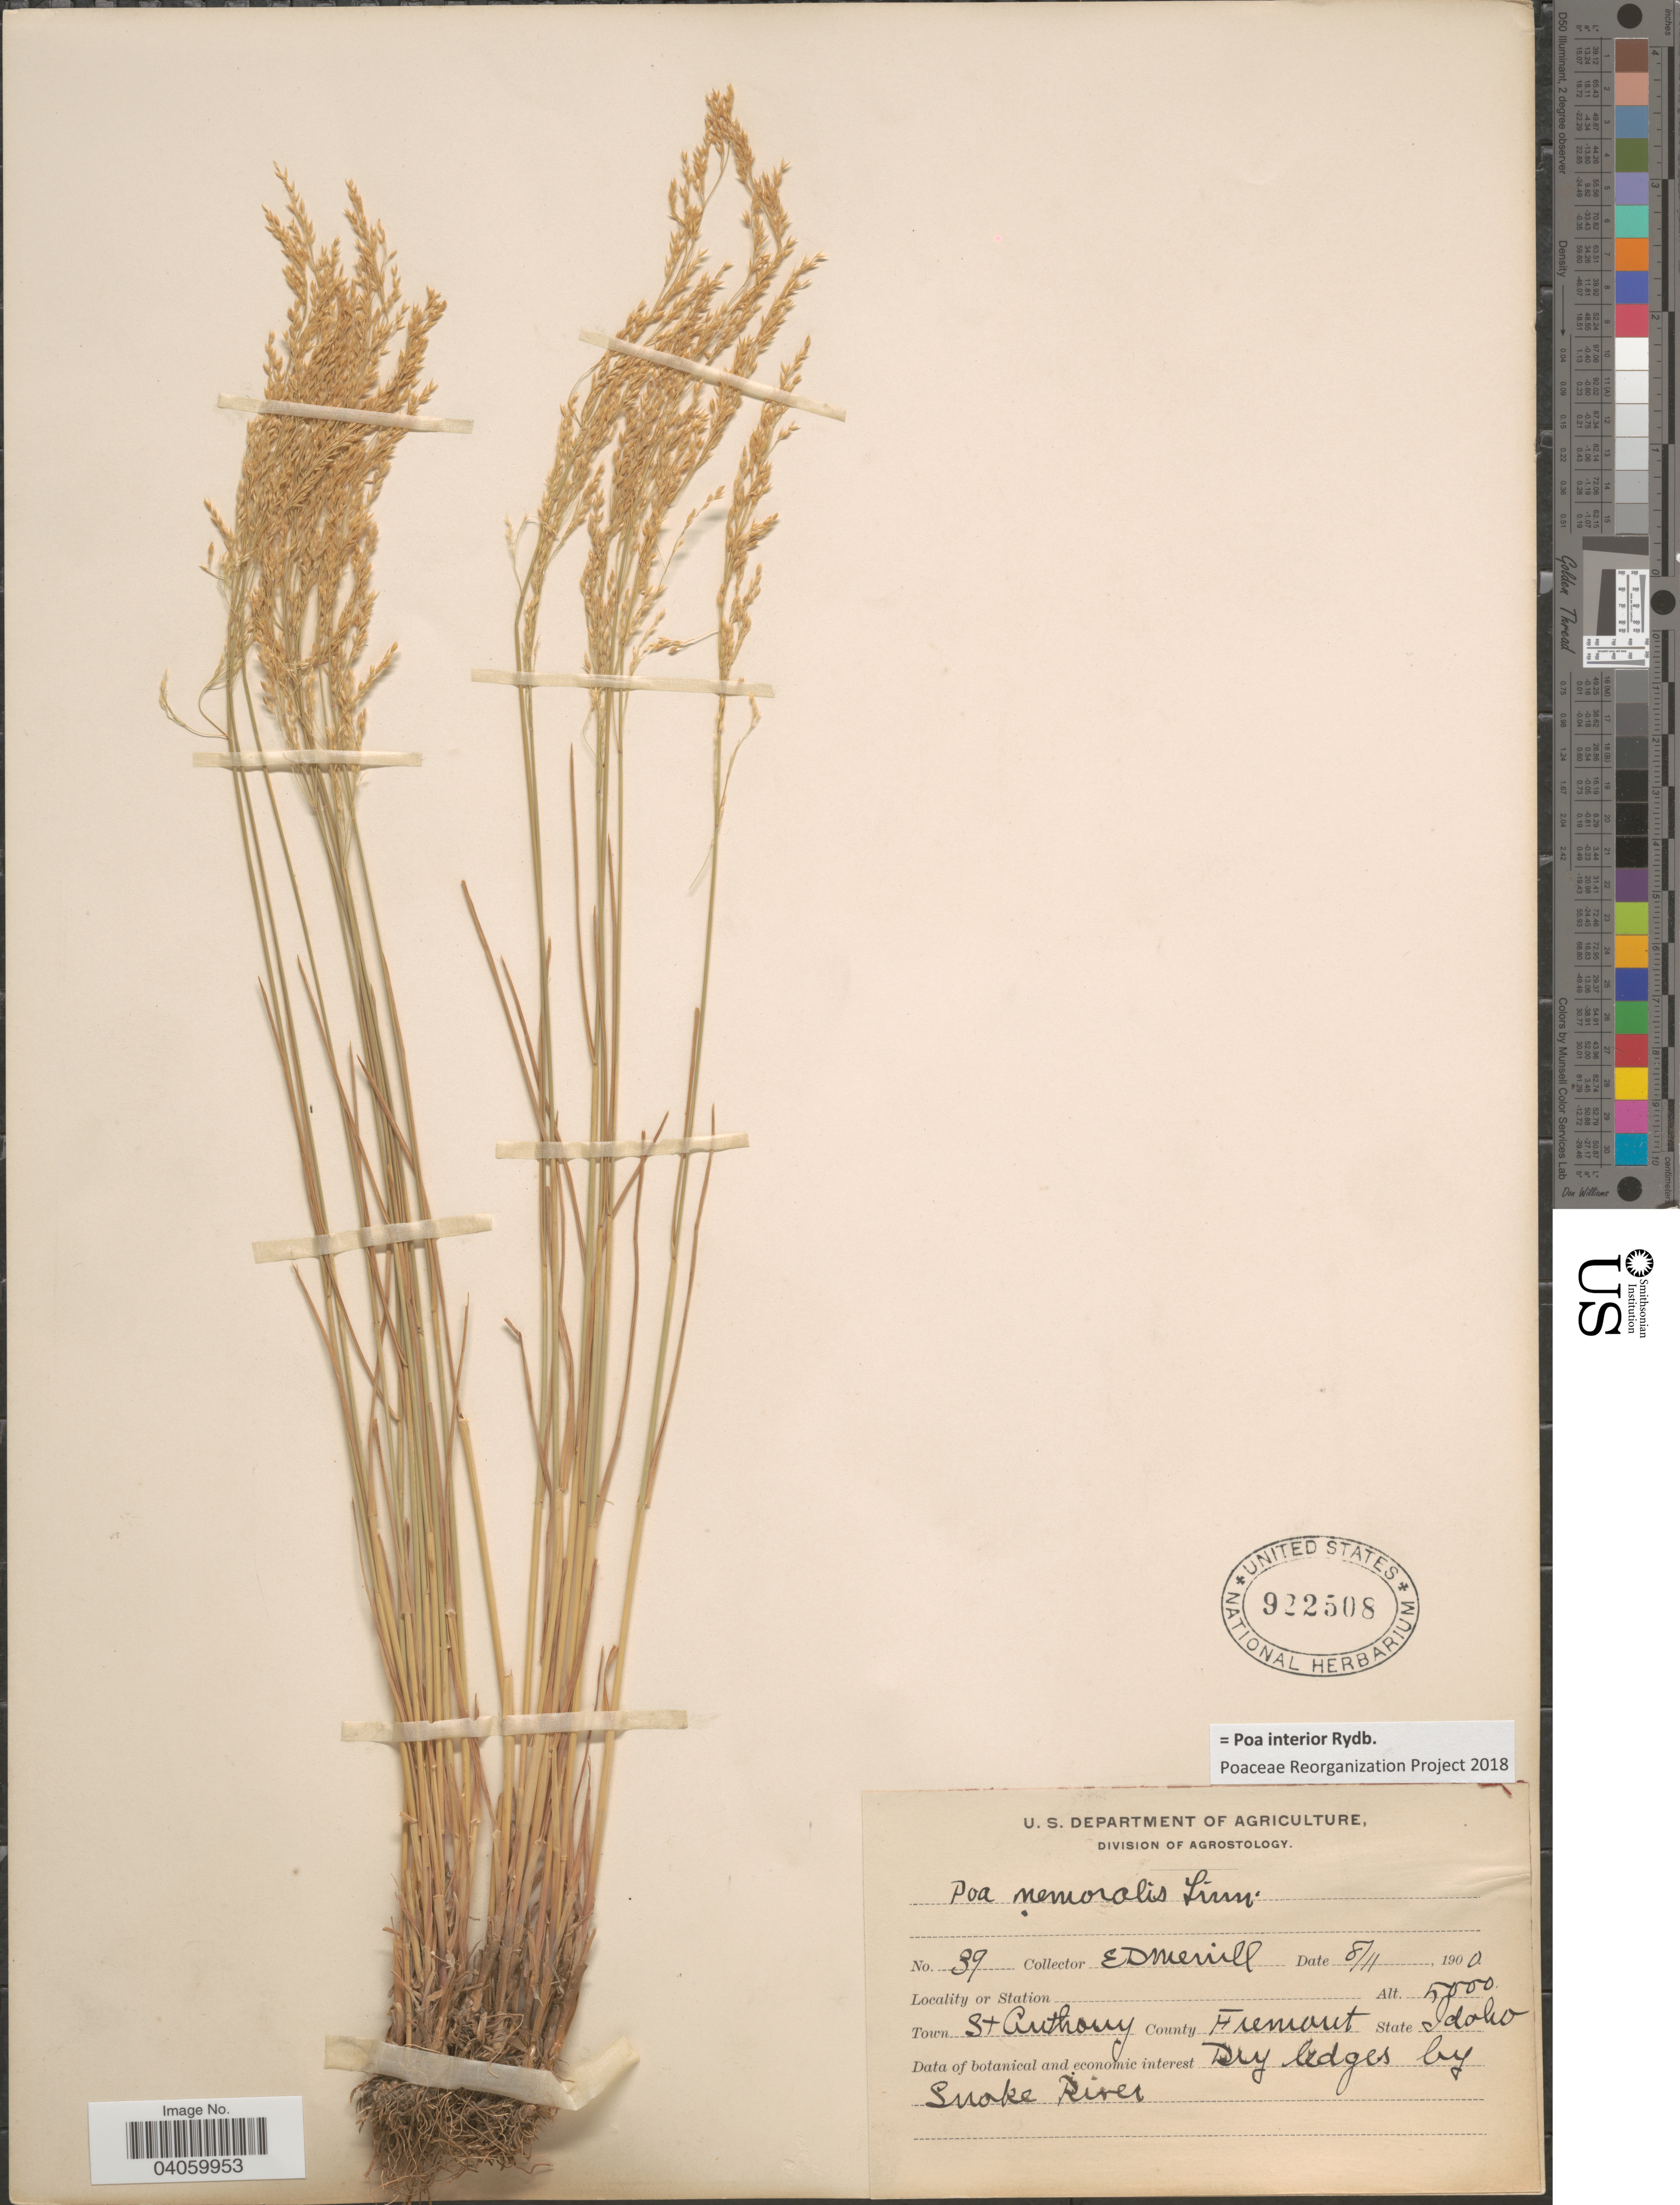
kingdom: Plantae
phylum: Tracheophyta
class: Liliopsida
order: Poales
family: Poaceae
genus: Poa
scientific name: Poa interior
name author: Rydb.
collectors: E. D. Merrill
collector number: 39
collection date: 1900-08-11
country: United States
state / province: Idaho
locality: Town St. Anthony. County Fremont. Dry ledges of Snake River.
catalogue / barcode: US 922508